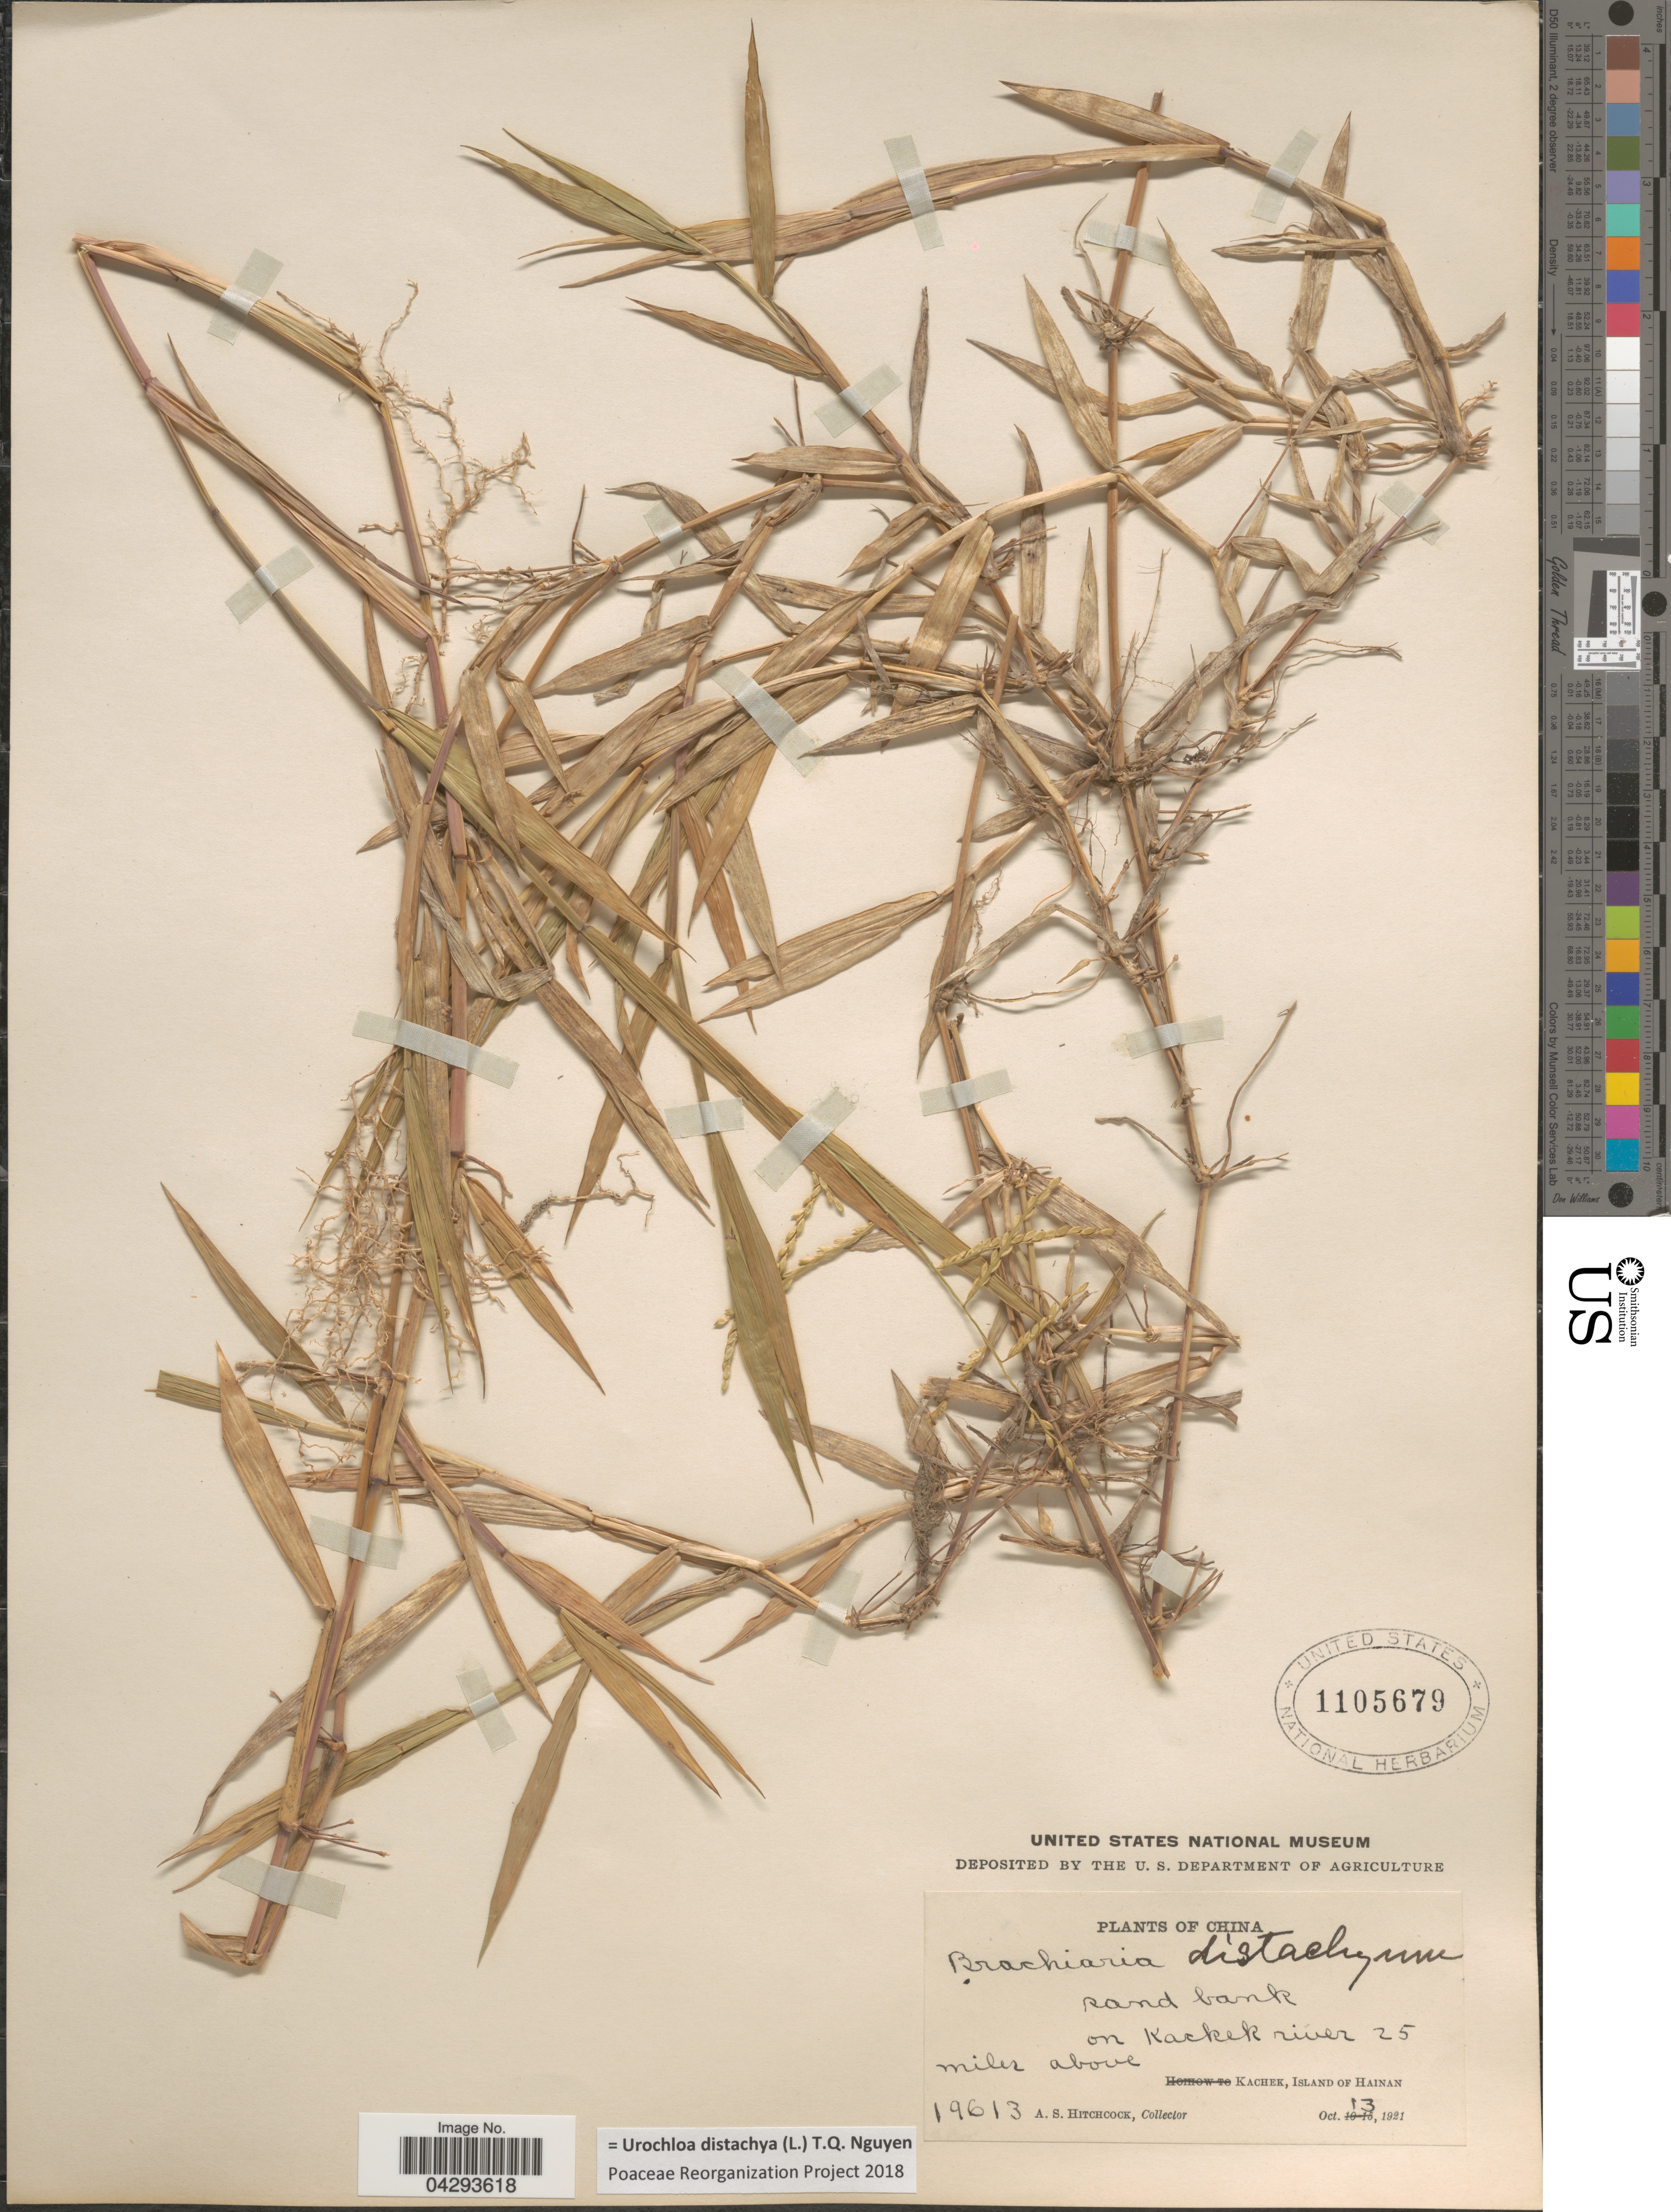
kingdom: Plantae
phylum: Tracheophyta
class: Liliopsida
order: Poales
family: Poaceae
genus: Urochloa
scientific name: Urochloa distachya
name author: (L.) T.Q. Nguyen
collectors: A. S. Hitchcock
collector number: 19613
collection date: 1921-10-13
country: China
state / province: Hainan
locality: On Kackek river 25 miles above Kachek, Island of Hainan.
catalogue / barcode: US 1105679